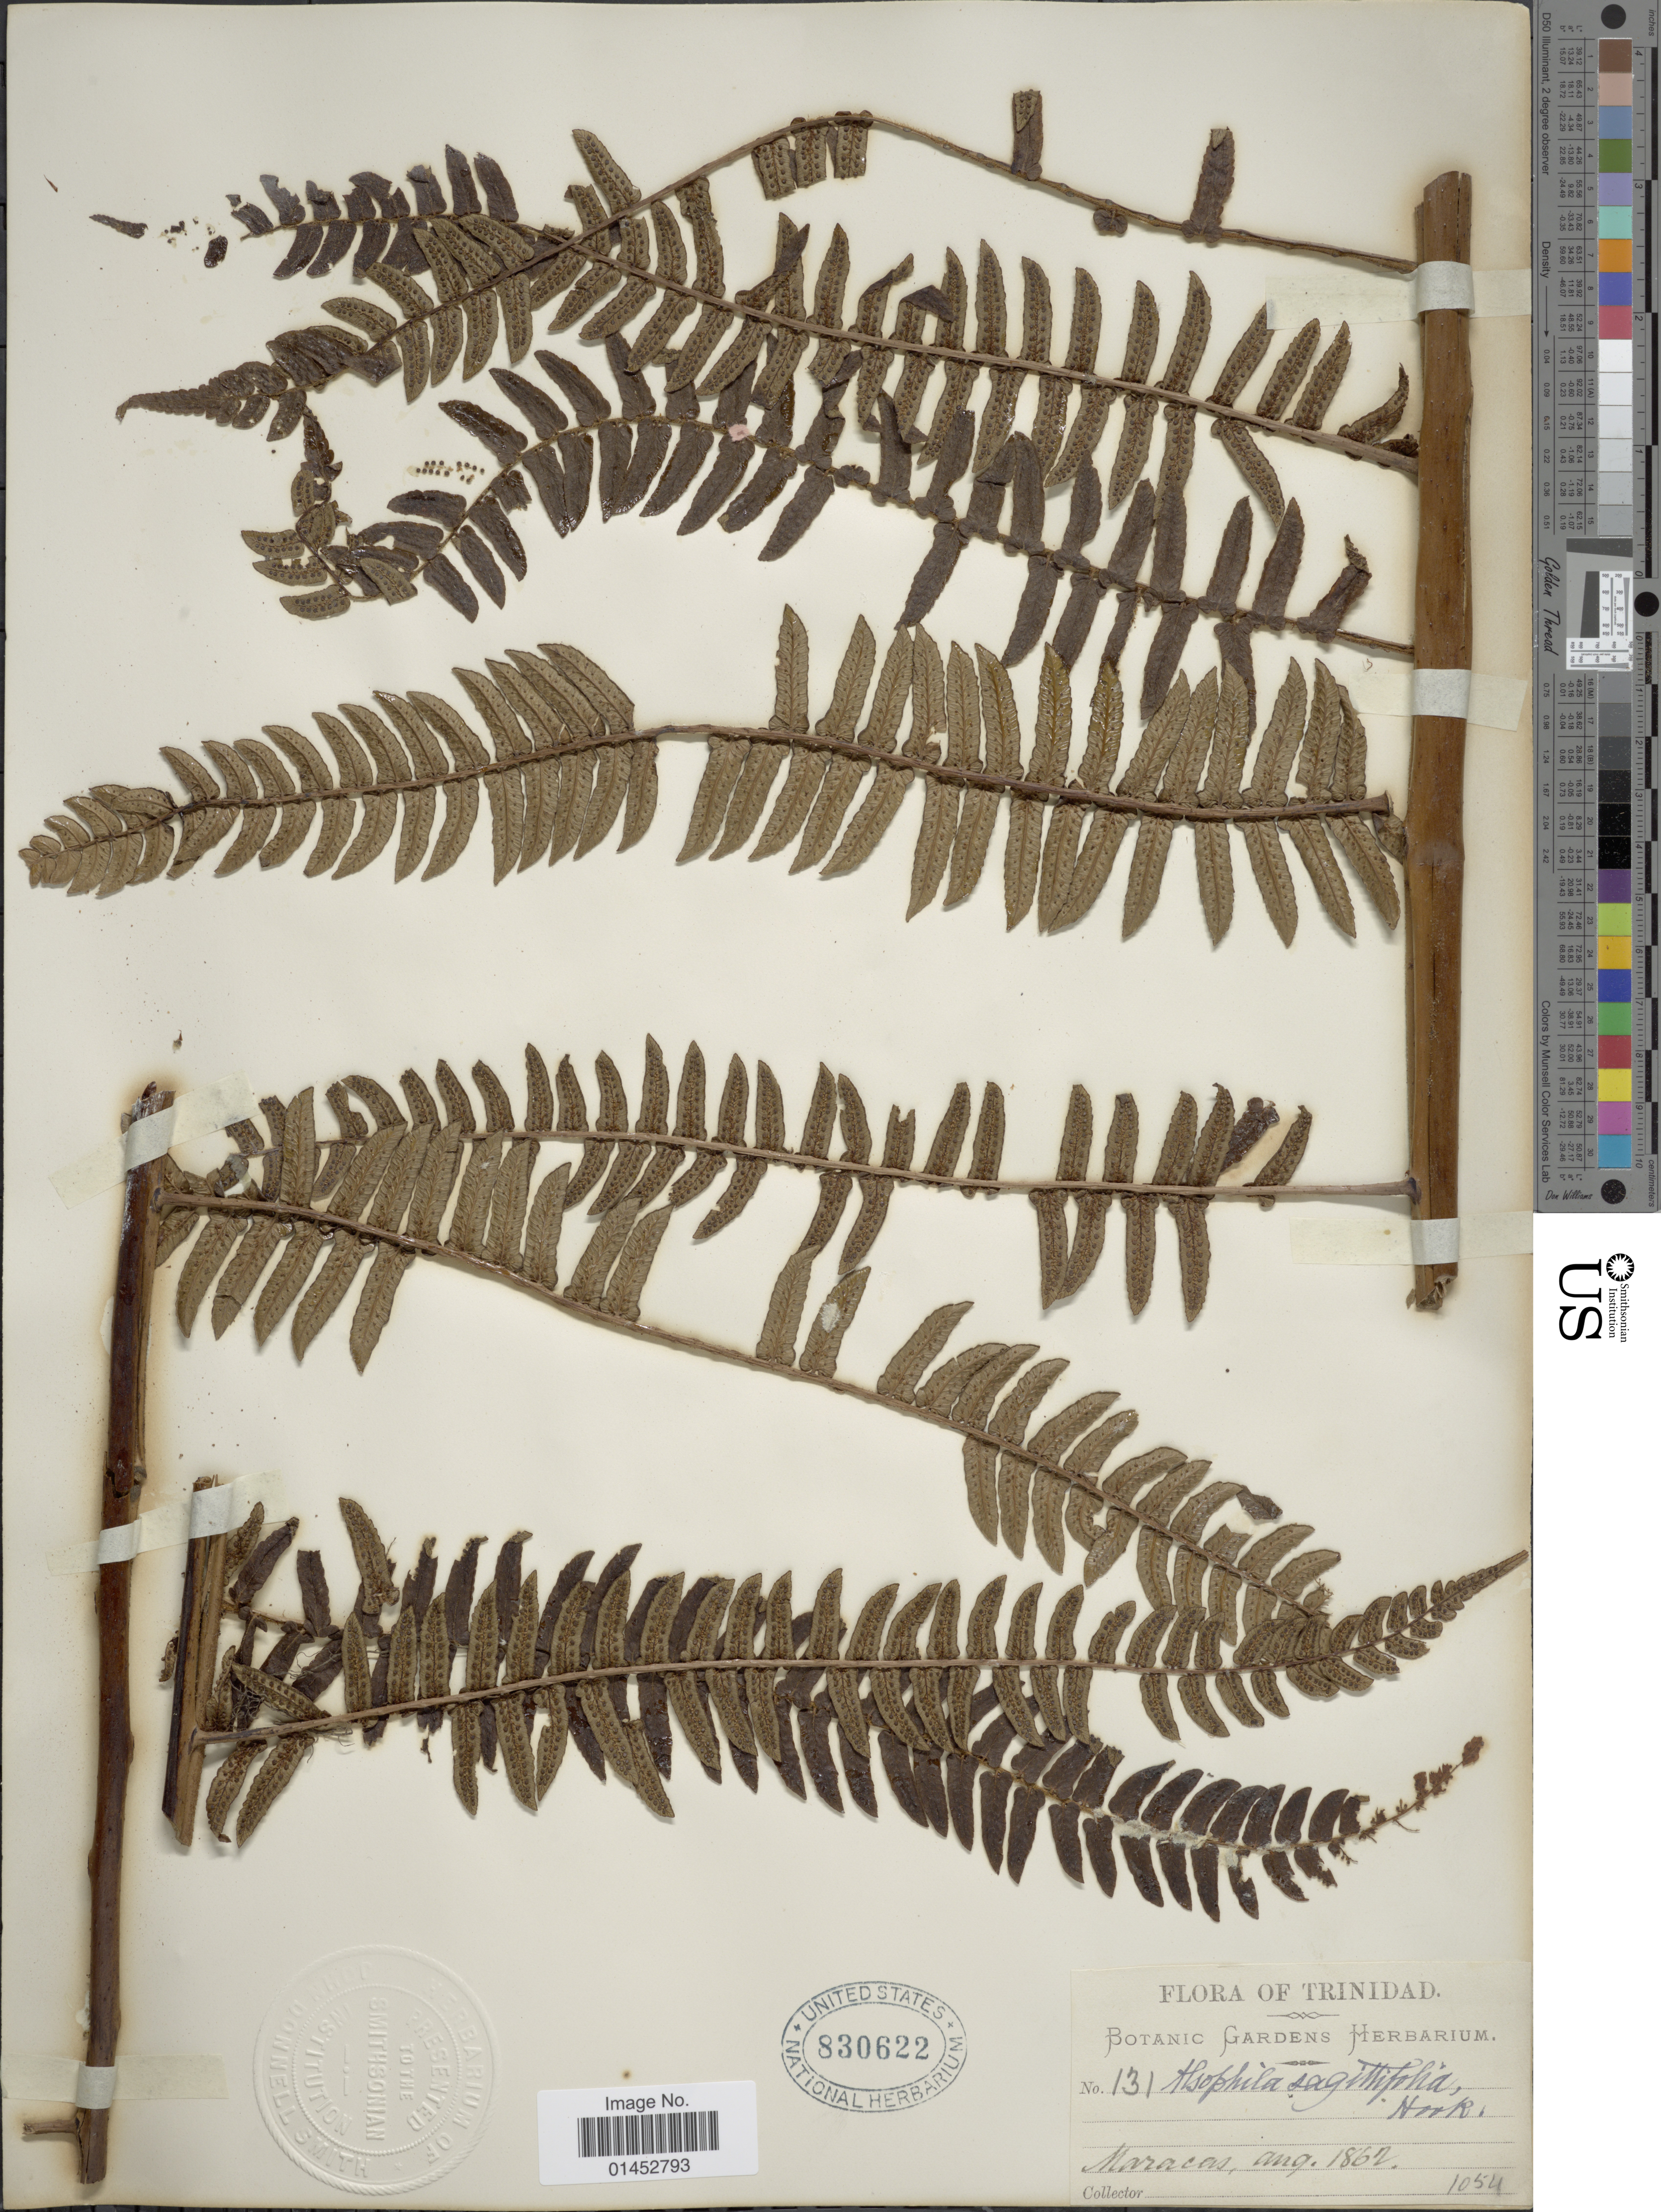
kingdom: Plantae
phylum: Tracheophyta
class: Polypodiopsida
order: Cyatheales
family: Cyatheaceae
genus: Cyathea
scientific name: Cyathea sagittifolia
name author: (Hook.) Domin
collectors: Botanic Gardens Herbarium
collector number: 131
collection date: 1862-08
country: Trinidad and Tobago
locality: Trinidad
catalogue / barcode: US 830622